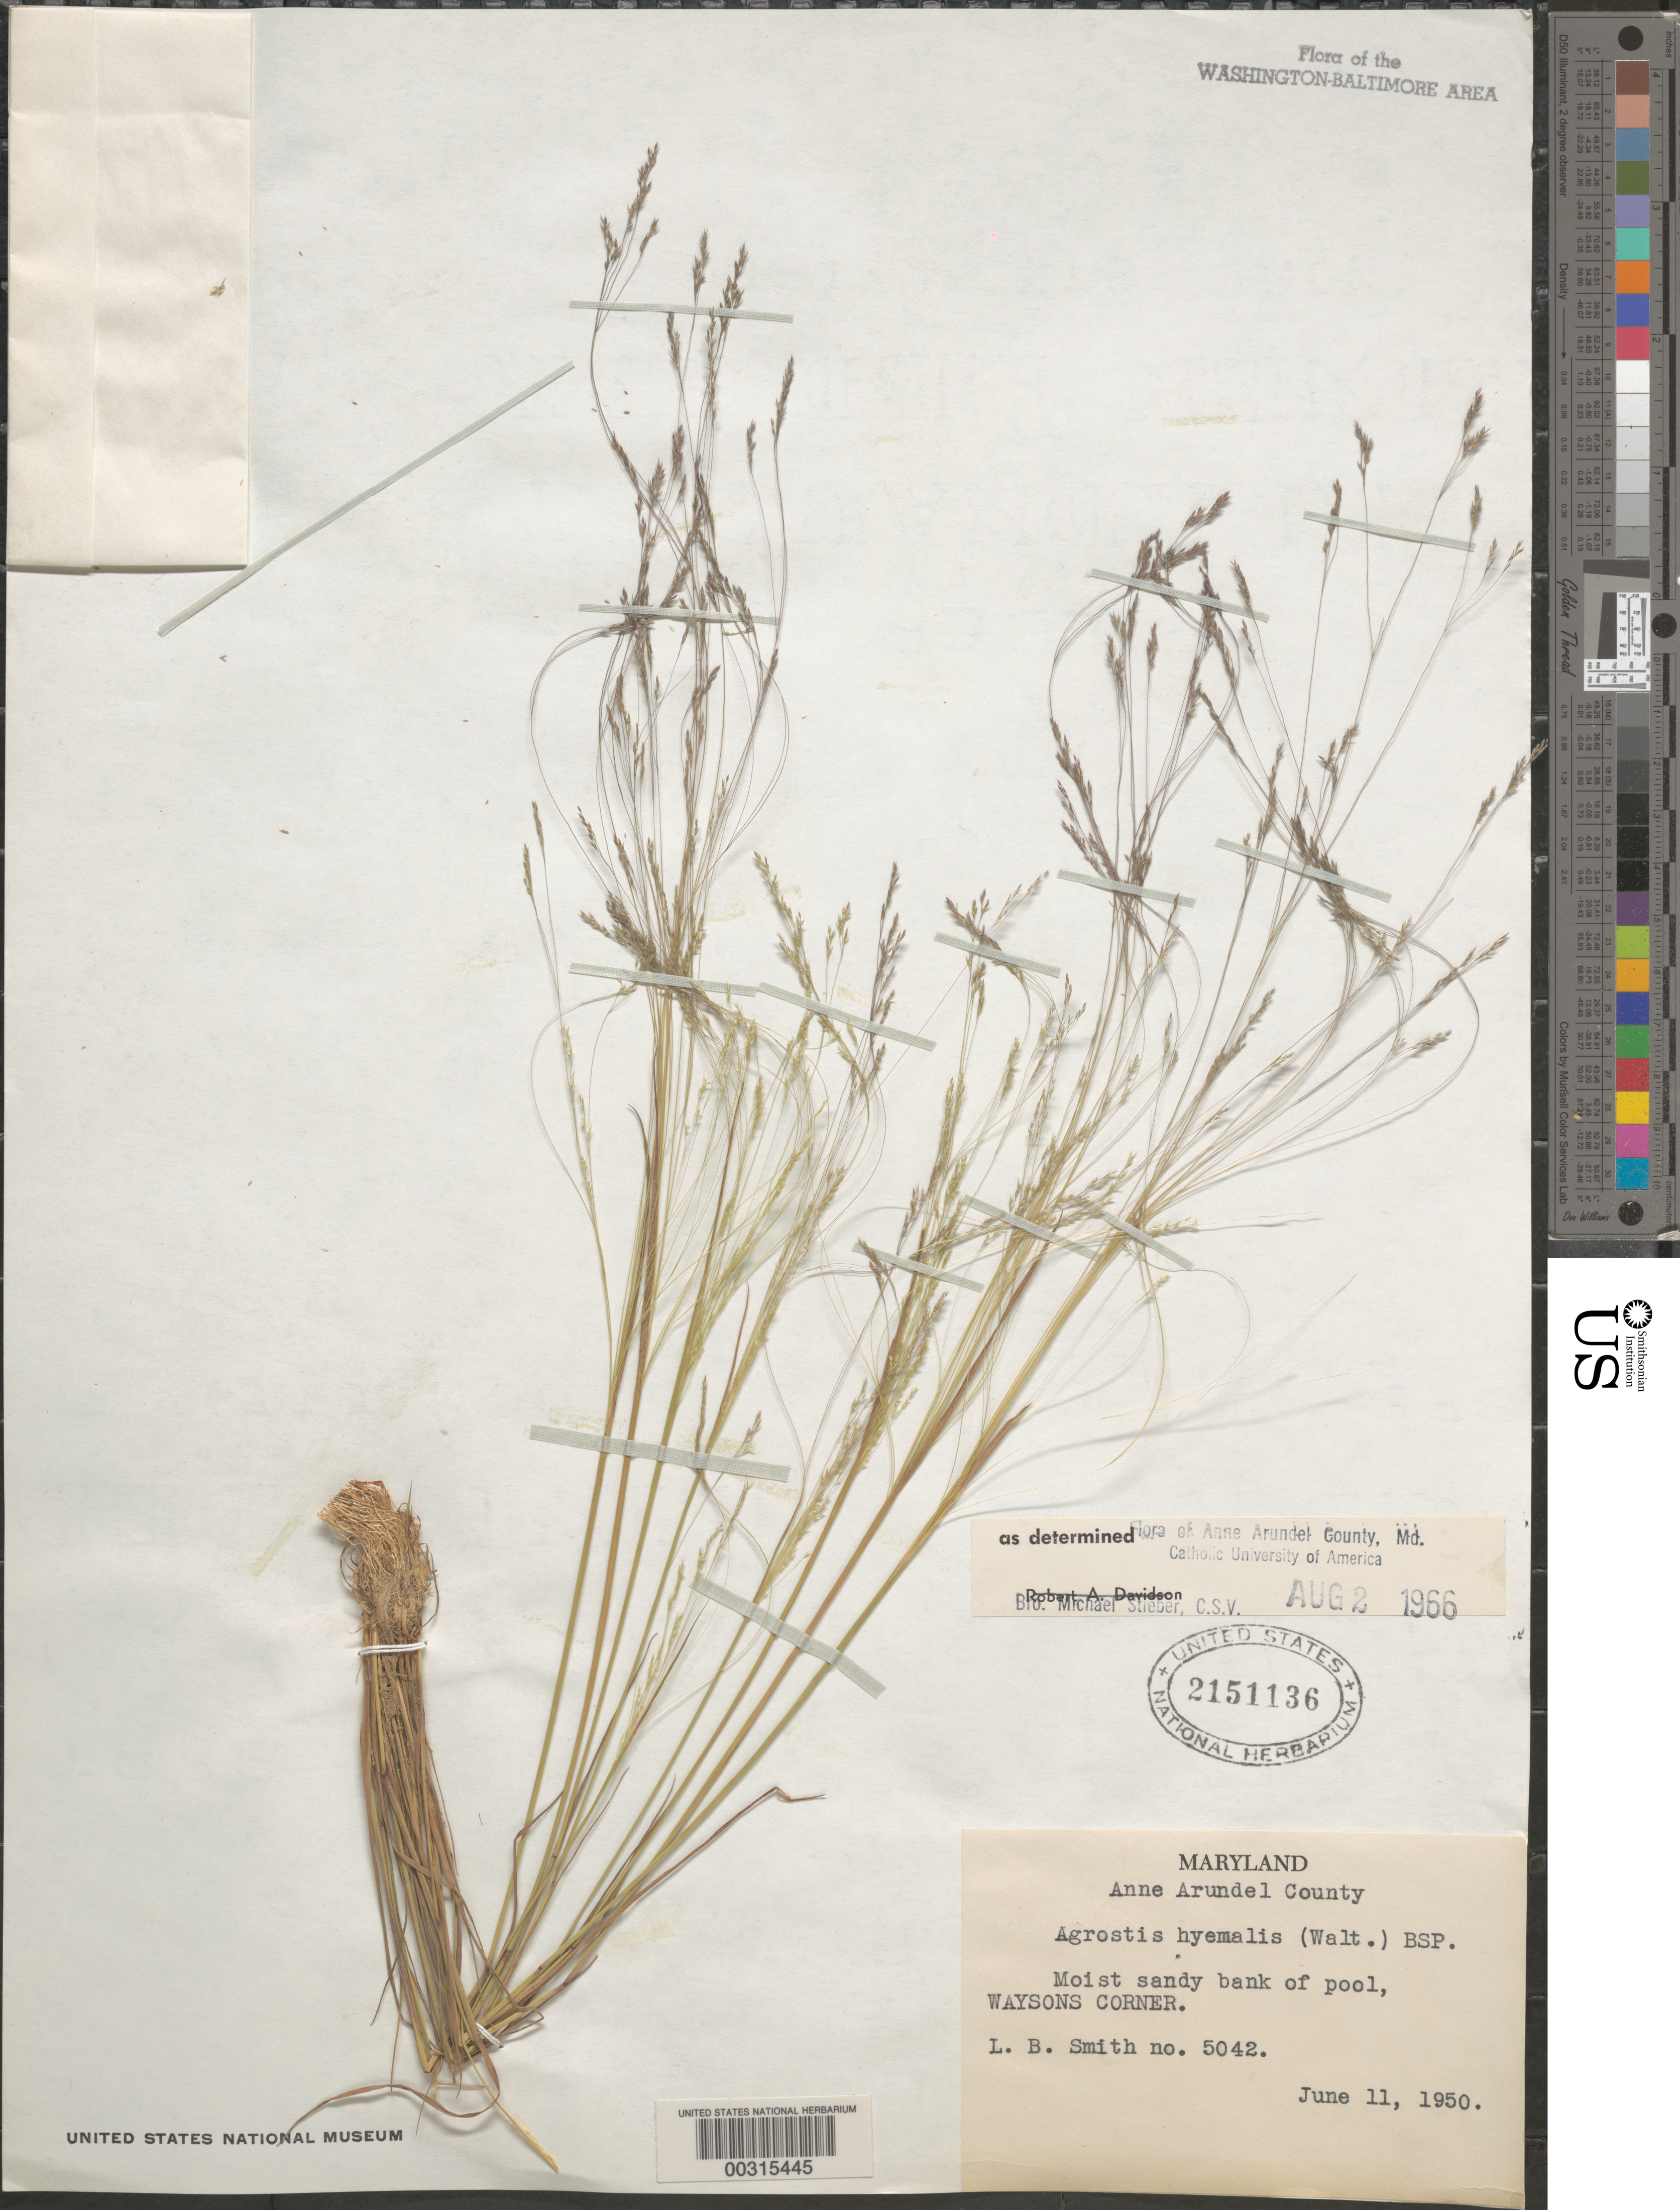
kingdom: Plantae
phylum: Tracheophyta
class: Liliopsida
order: Poales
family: Poaceae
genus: Agrostis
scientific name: Agrostis hyemalis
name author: (Walter) Britton et al.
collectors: L. Smith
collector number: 5042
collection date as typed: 11 Jun 1950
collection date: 1950-06-11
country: United States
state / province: Maryland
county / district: Anne Arundel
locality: Waysons Corner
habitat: Moist sandy bani of pool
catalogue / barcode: US 2151136